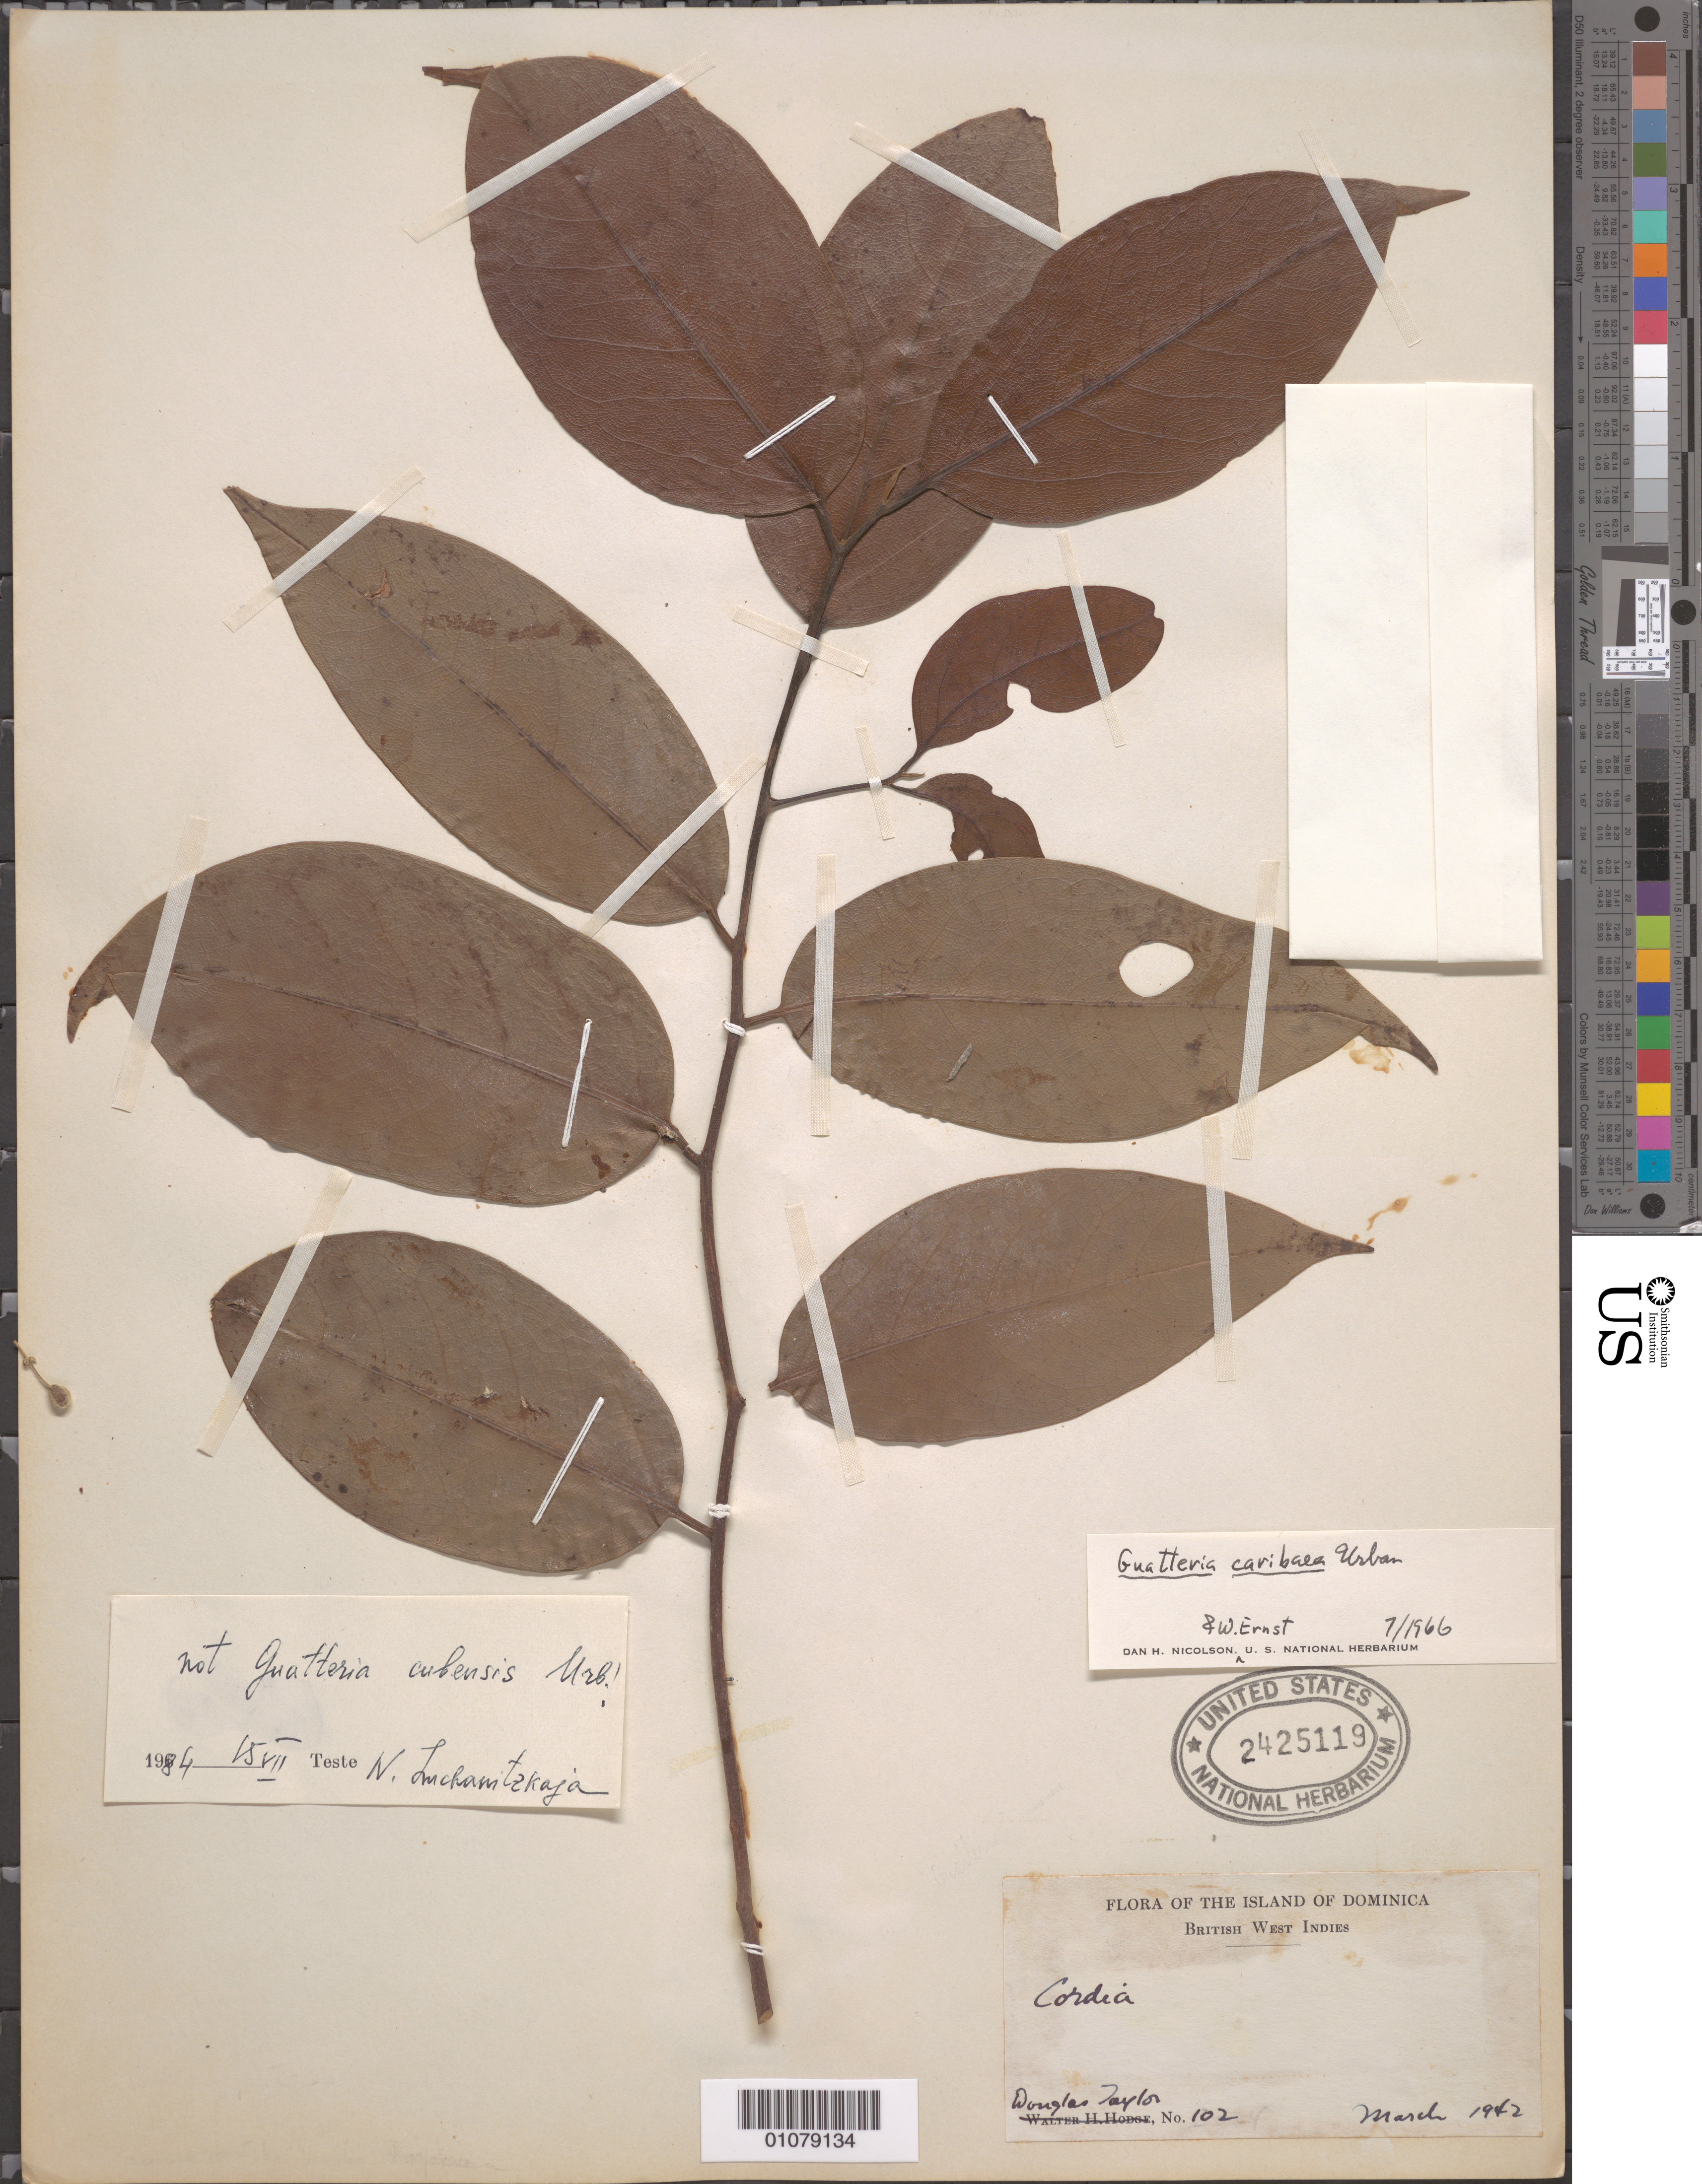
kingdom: Plantae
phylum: Tracheophyta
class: Magnoliopsida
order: Magnoliales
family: Annonaceae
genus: Guatteria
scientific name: Guatteria caribaea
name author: Urb.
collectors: D. Taylor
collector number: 102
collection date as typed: Mar 1942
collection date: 1942-03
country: Dominica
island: Dominica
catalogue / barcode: US 2425119